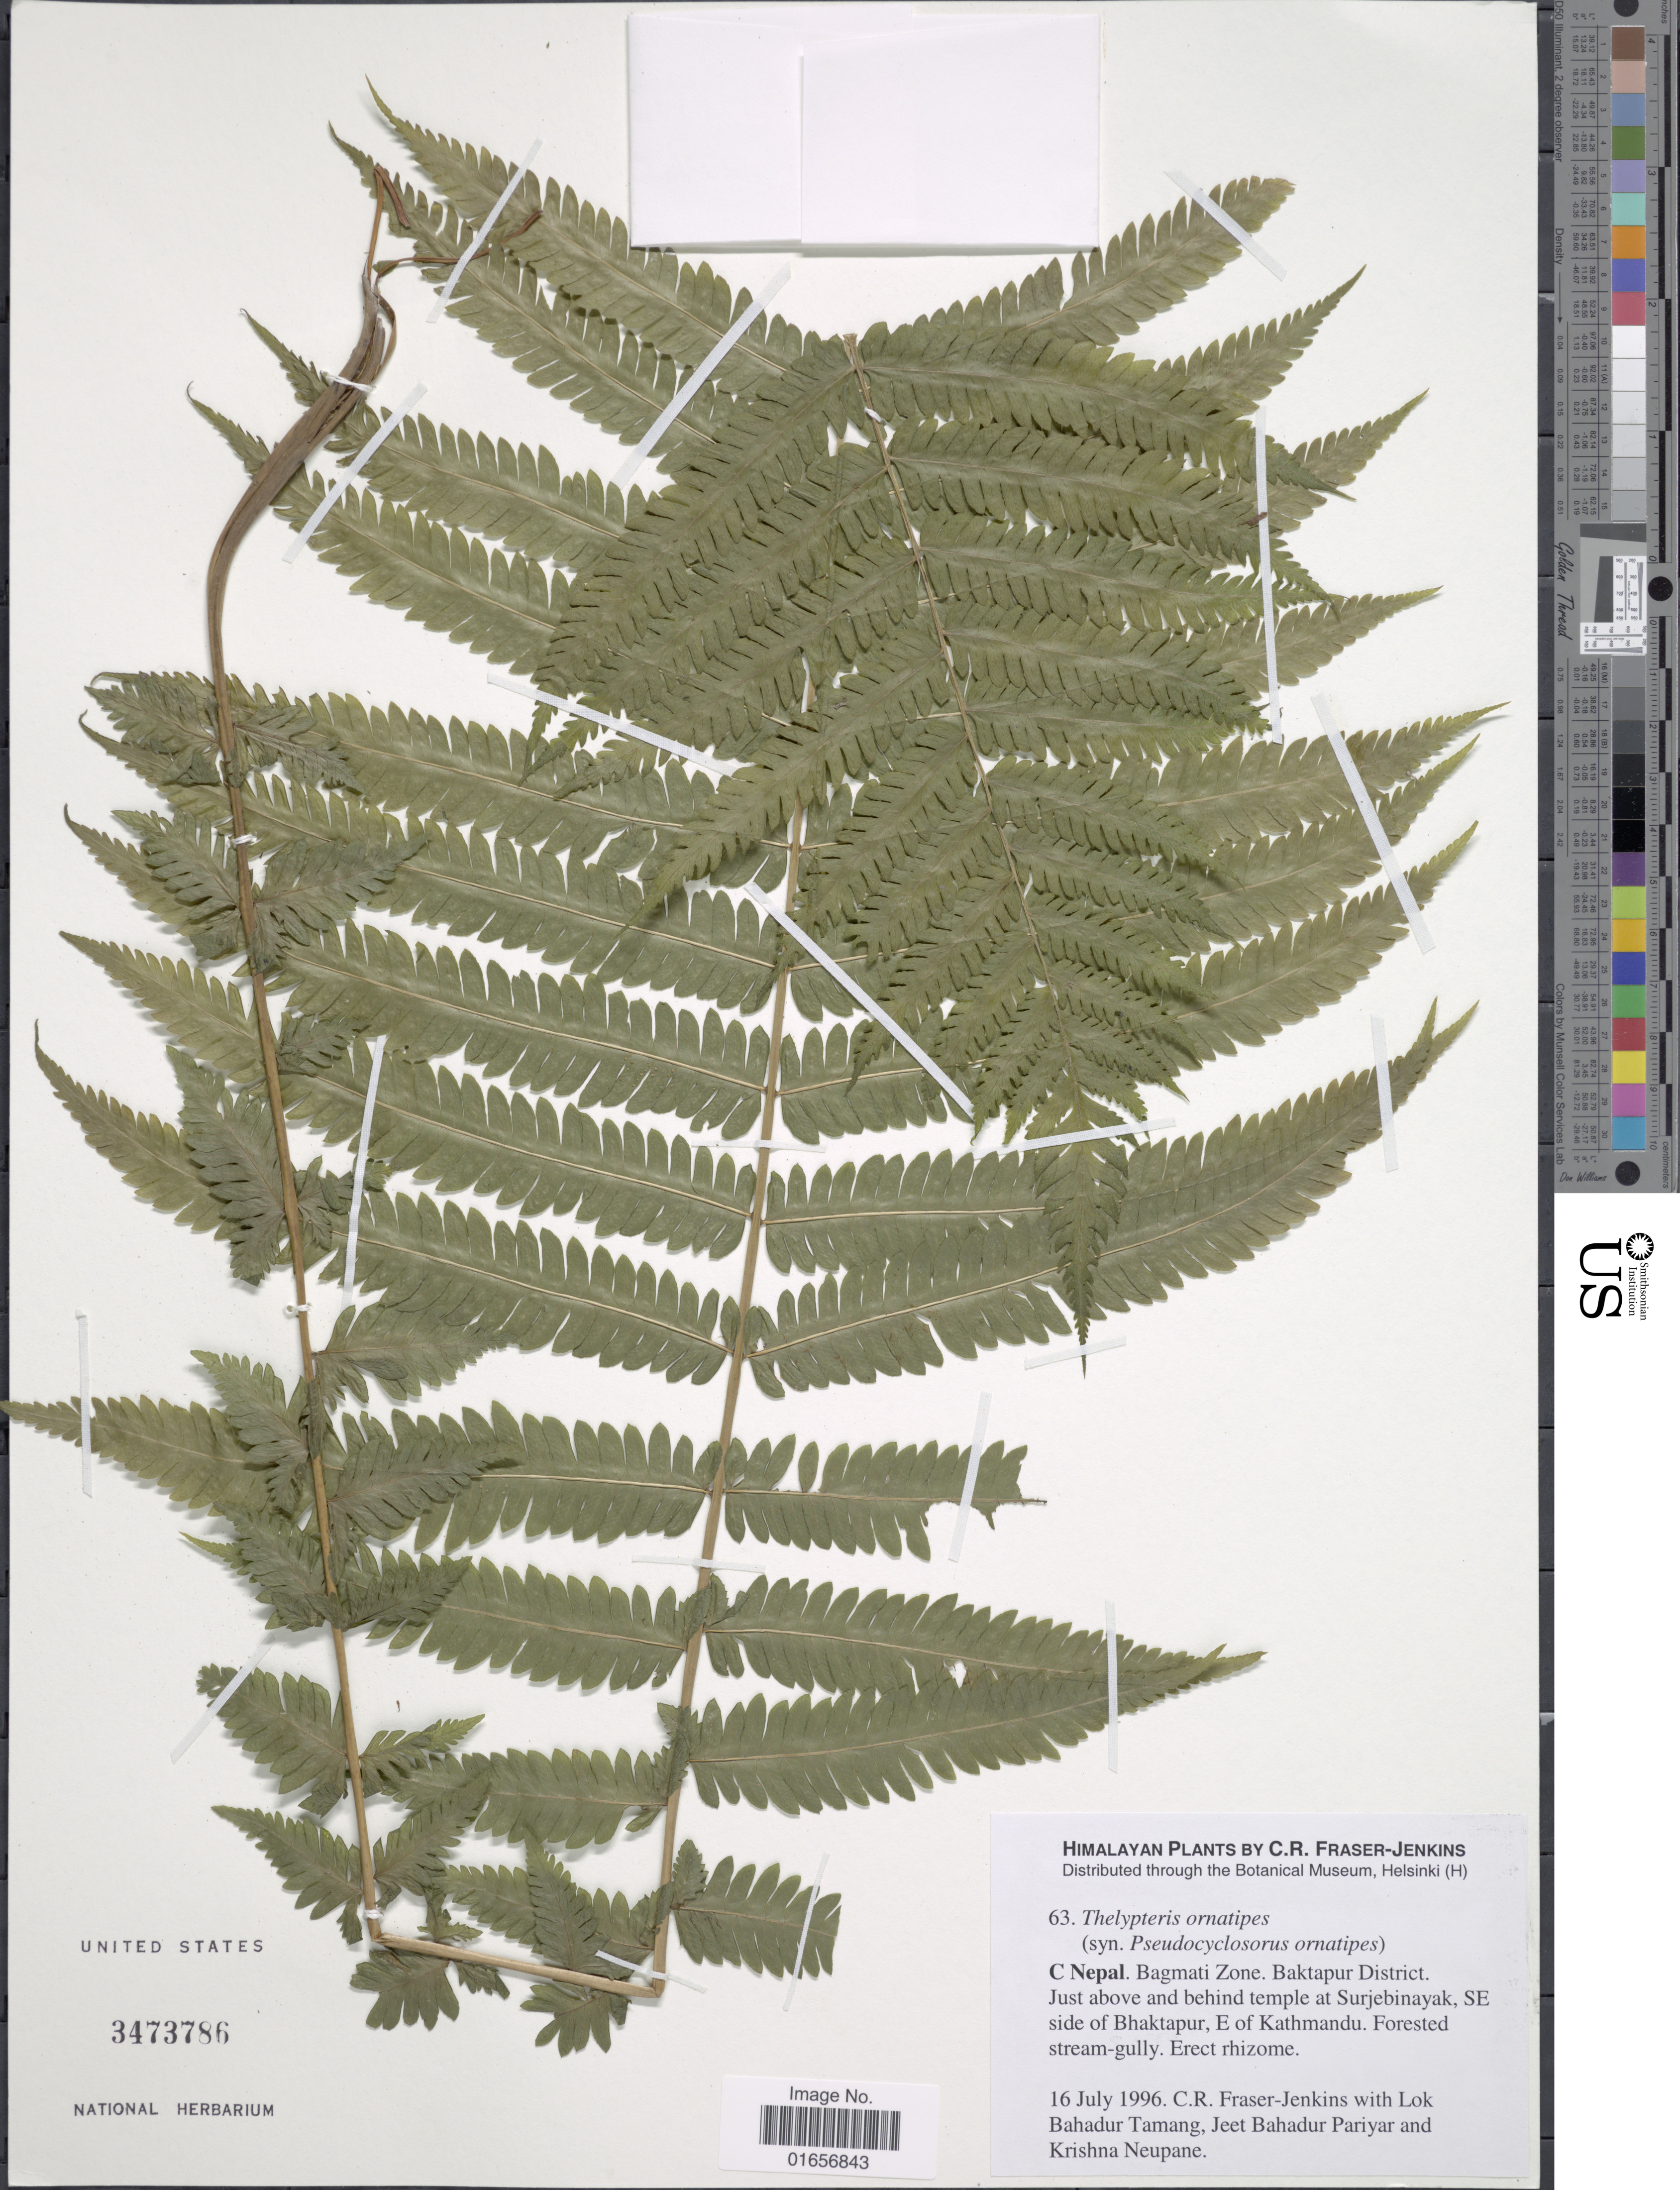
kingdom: Plantae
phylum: Tracheophyta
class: Polypodiopsida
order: Polypodiales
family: Thelypteridaceae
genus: Pseudocyclosorus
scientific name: Pseudocyclosorus ornatipes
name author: Holttum & J.W. Grimes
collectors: C. R. Fraser-Jenkins, L. Tamang, J. Pariyar & K. Neupane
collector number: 63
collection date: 1996-07-16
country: Nepal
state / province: Bagmati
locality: Himalayan, C Nepal, Baktapur District, just above and behind temple at Surjeninayak, SE side of Bhaktapur, E of Kathmandu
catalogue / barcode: US 3473786